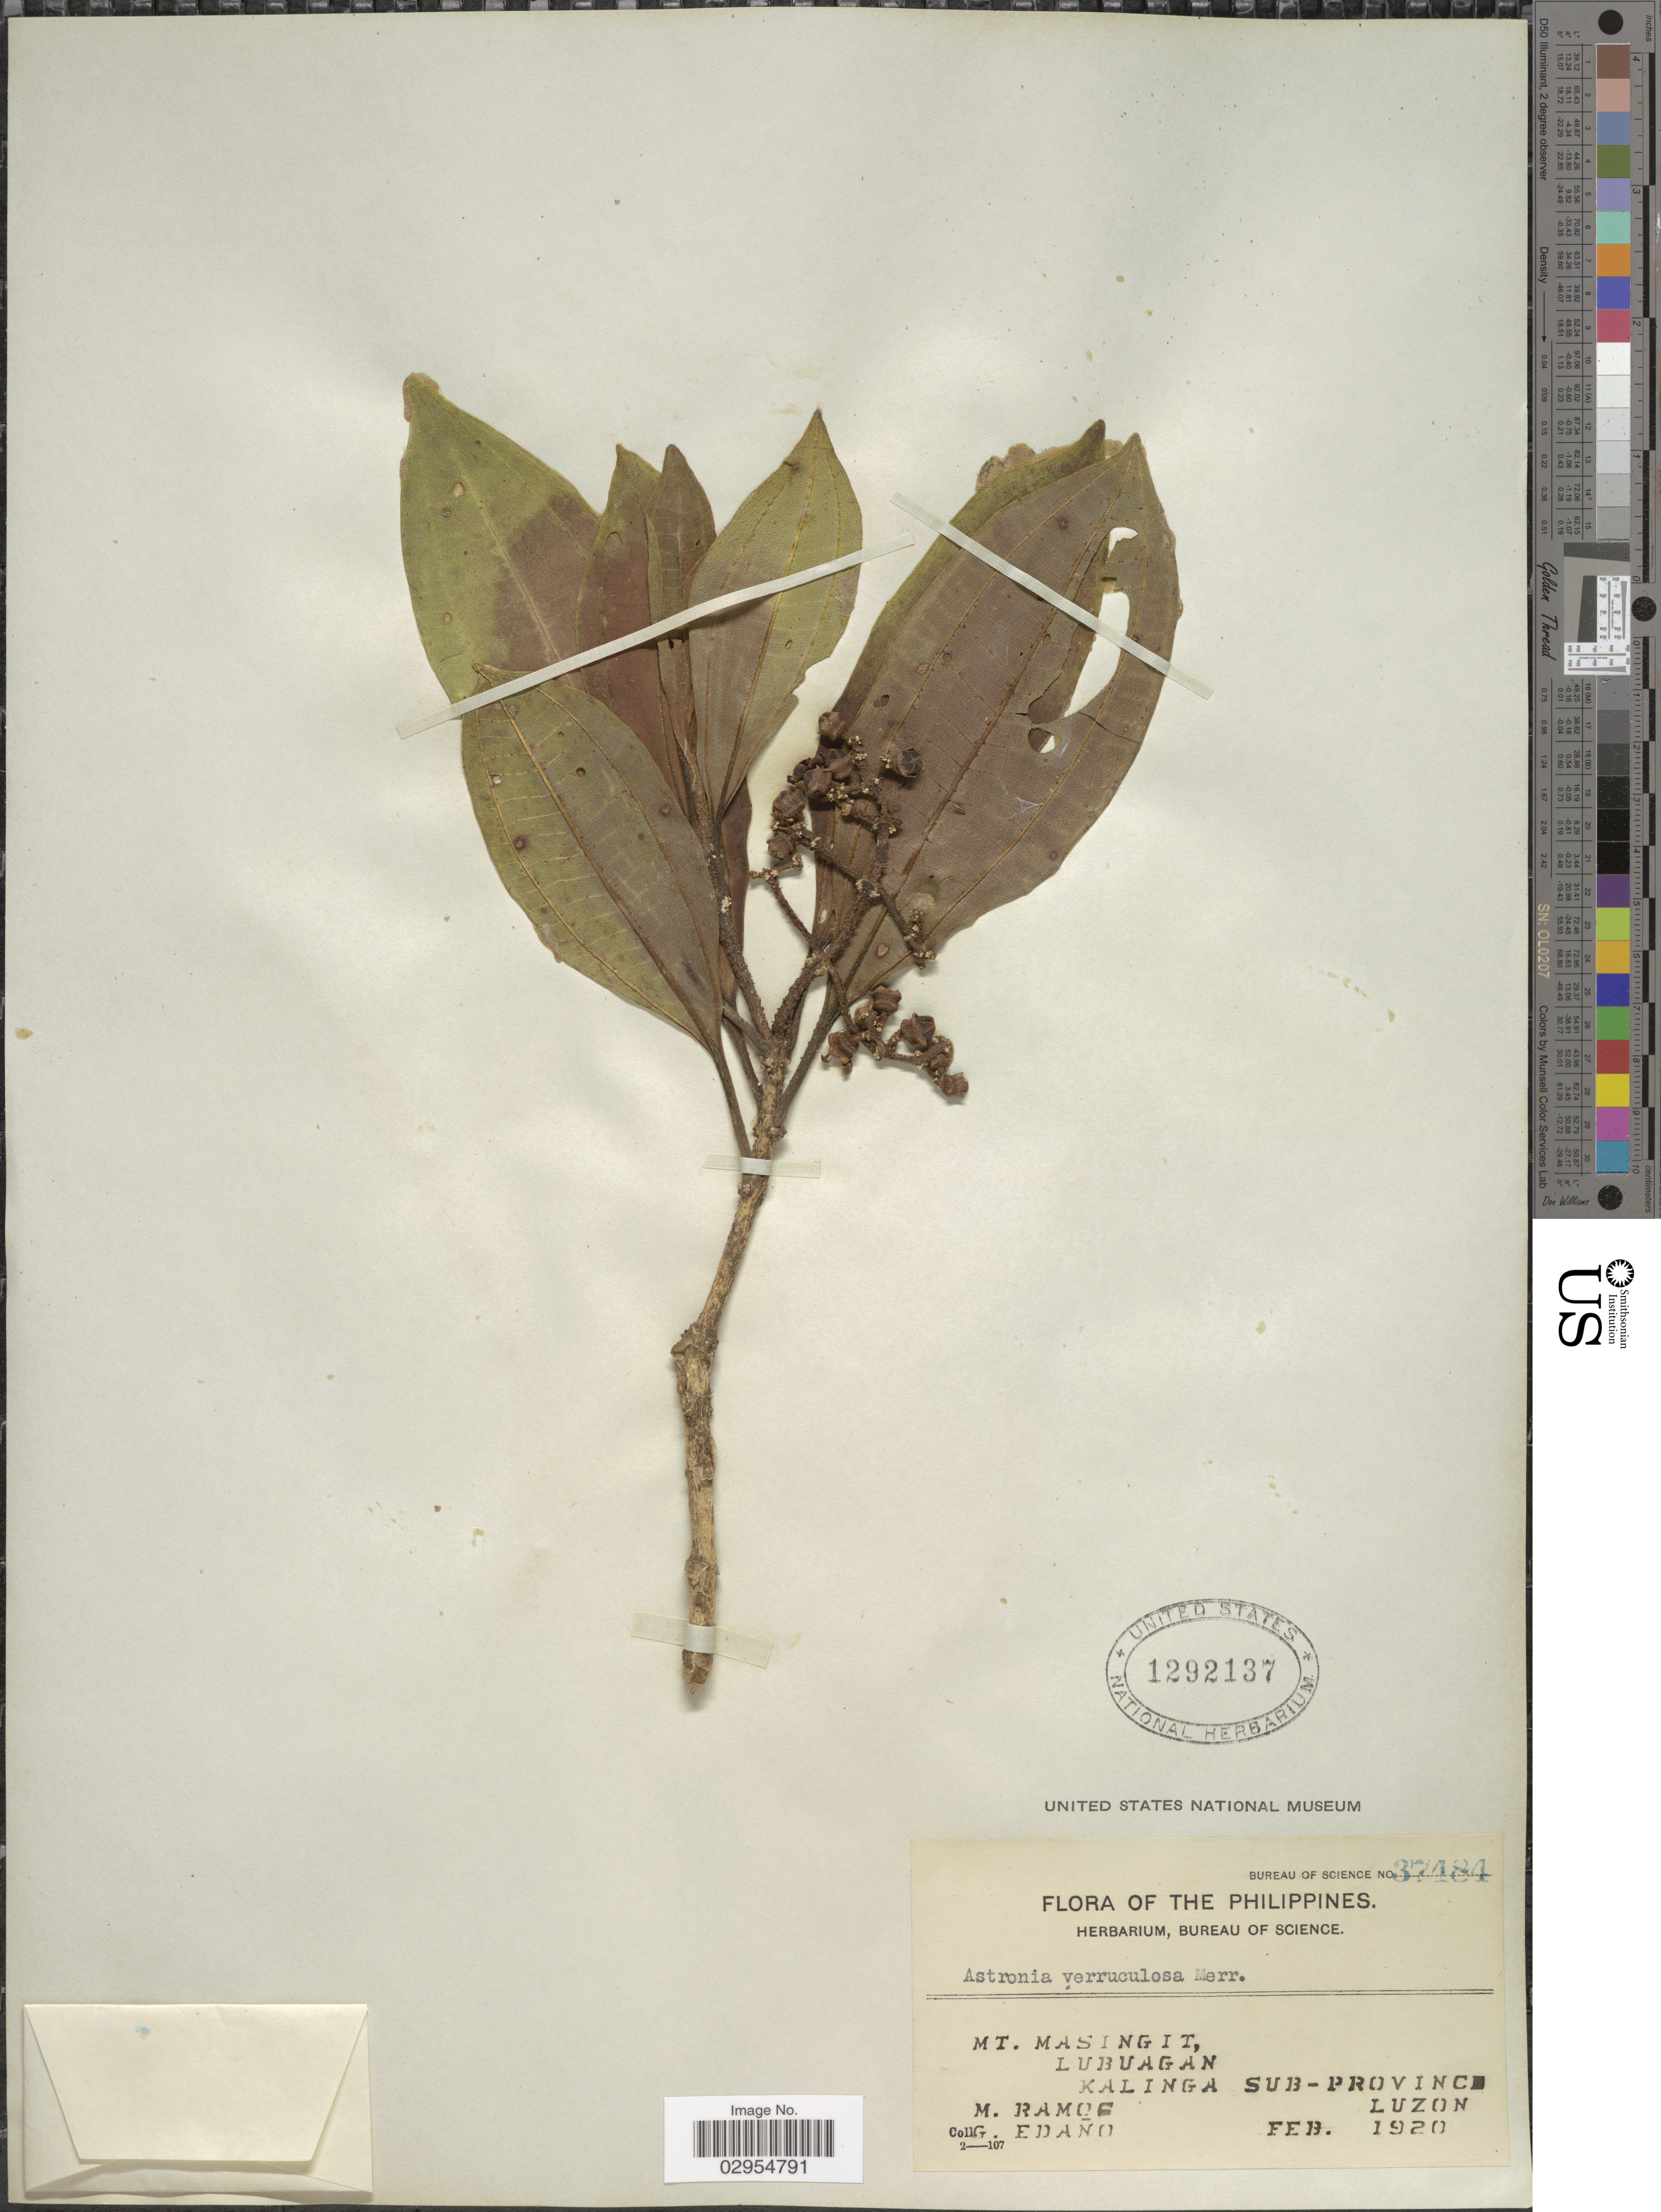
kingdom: Plantae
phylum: Tracheophyta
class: Magnoliopsida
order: Myrtales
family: Melastomataceae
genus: Astronia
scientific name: Astronia verruculosa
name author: Merr.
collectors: M. Ramos & G. Edaño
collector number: Bureau of Science 37484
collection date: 1920-02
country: Philippines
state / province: Cordillera (Administrative Region)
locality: Mt. Masingit, Lubuagan, Kalinga Sub-Province, Luzon.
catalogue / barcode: US 1292137